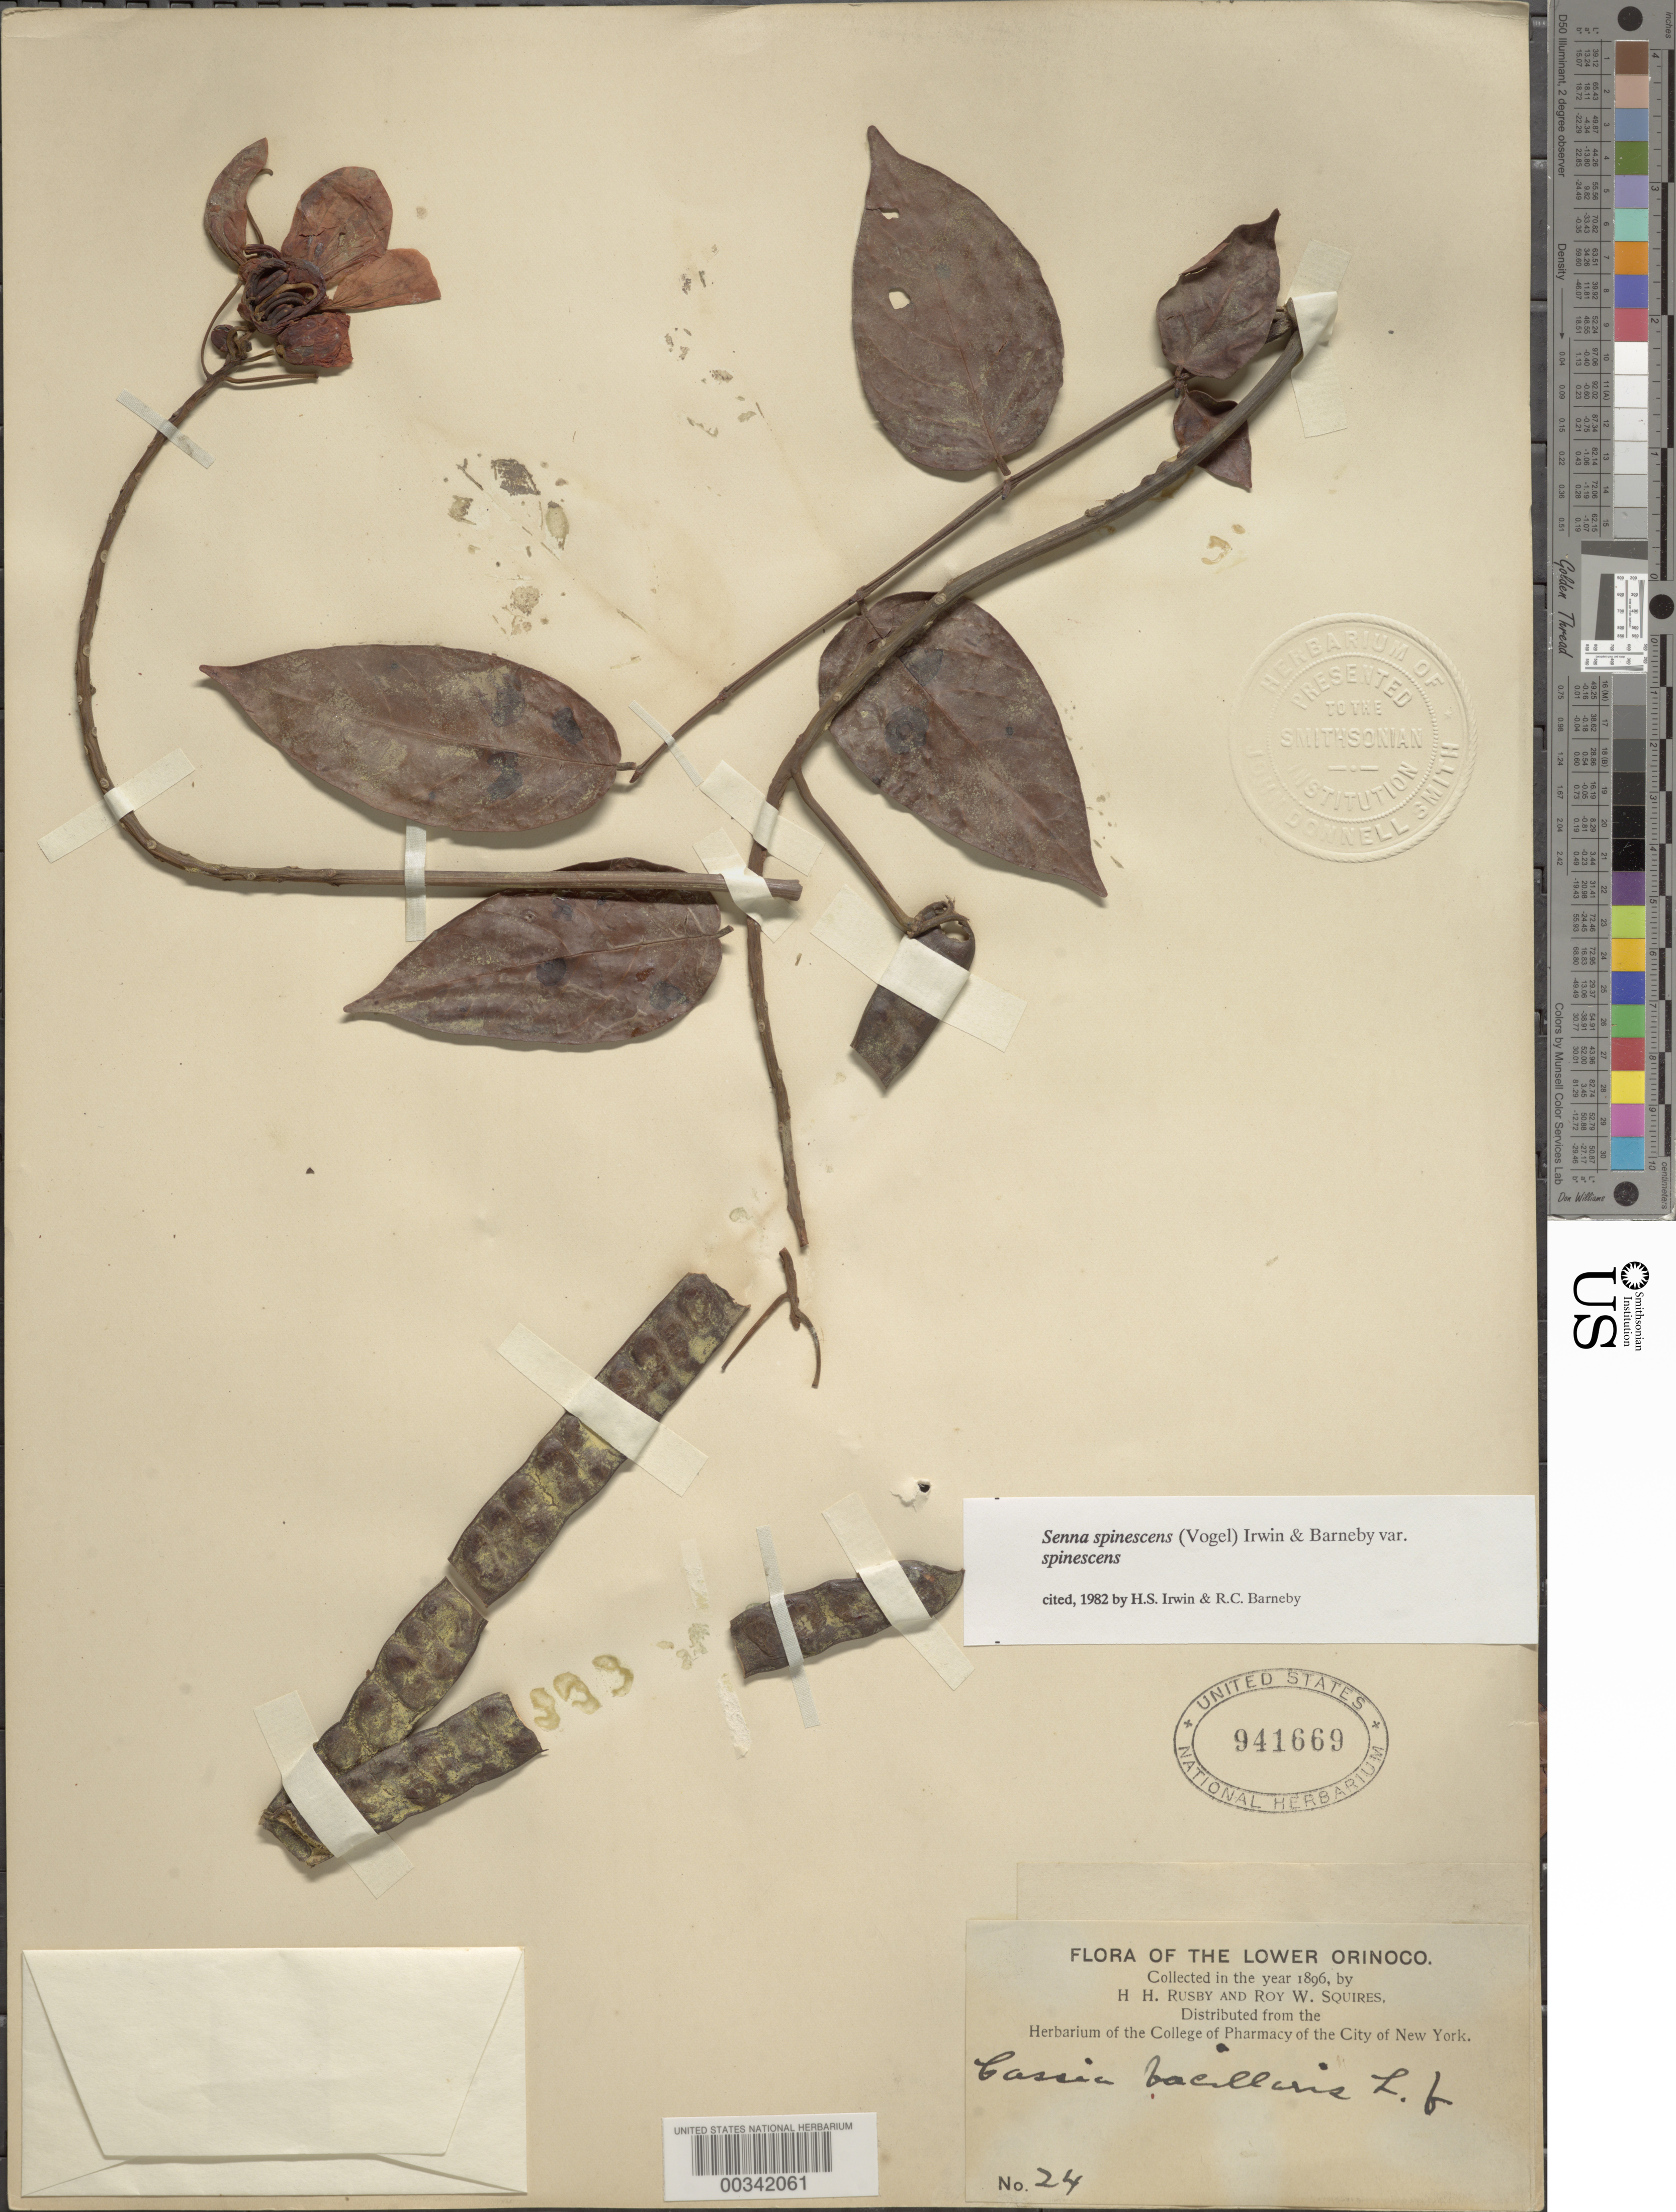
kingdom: Plantae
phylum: Tracheophyta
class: Magnoliopsida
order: Fabales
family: Fabaceae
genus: Senna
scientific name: Senna spinescens var. spinescens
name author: (Hoffmanns. ex Vogel) H.S. Irwin & Barneby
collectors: H. H. Rusby & R. Squires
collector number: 24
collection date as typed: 1896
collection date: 1896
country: Venezuela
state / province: Delta Amacuro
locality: Lower Orinoco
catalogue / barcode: US 941669